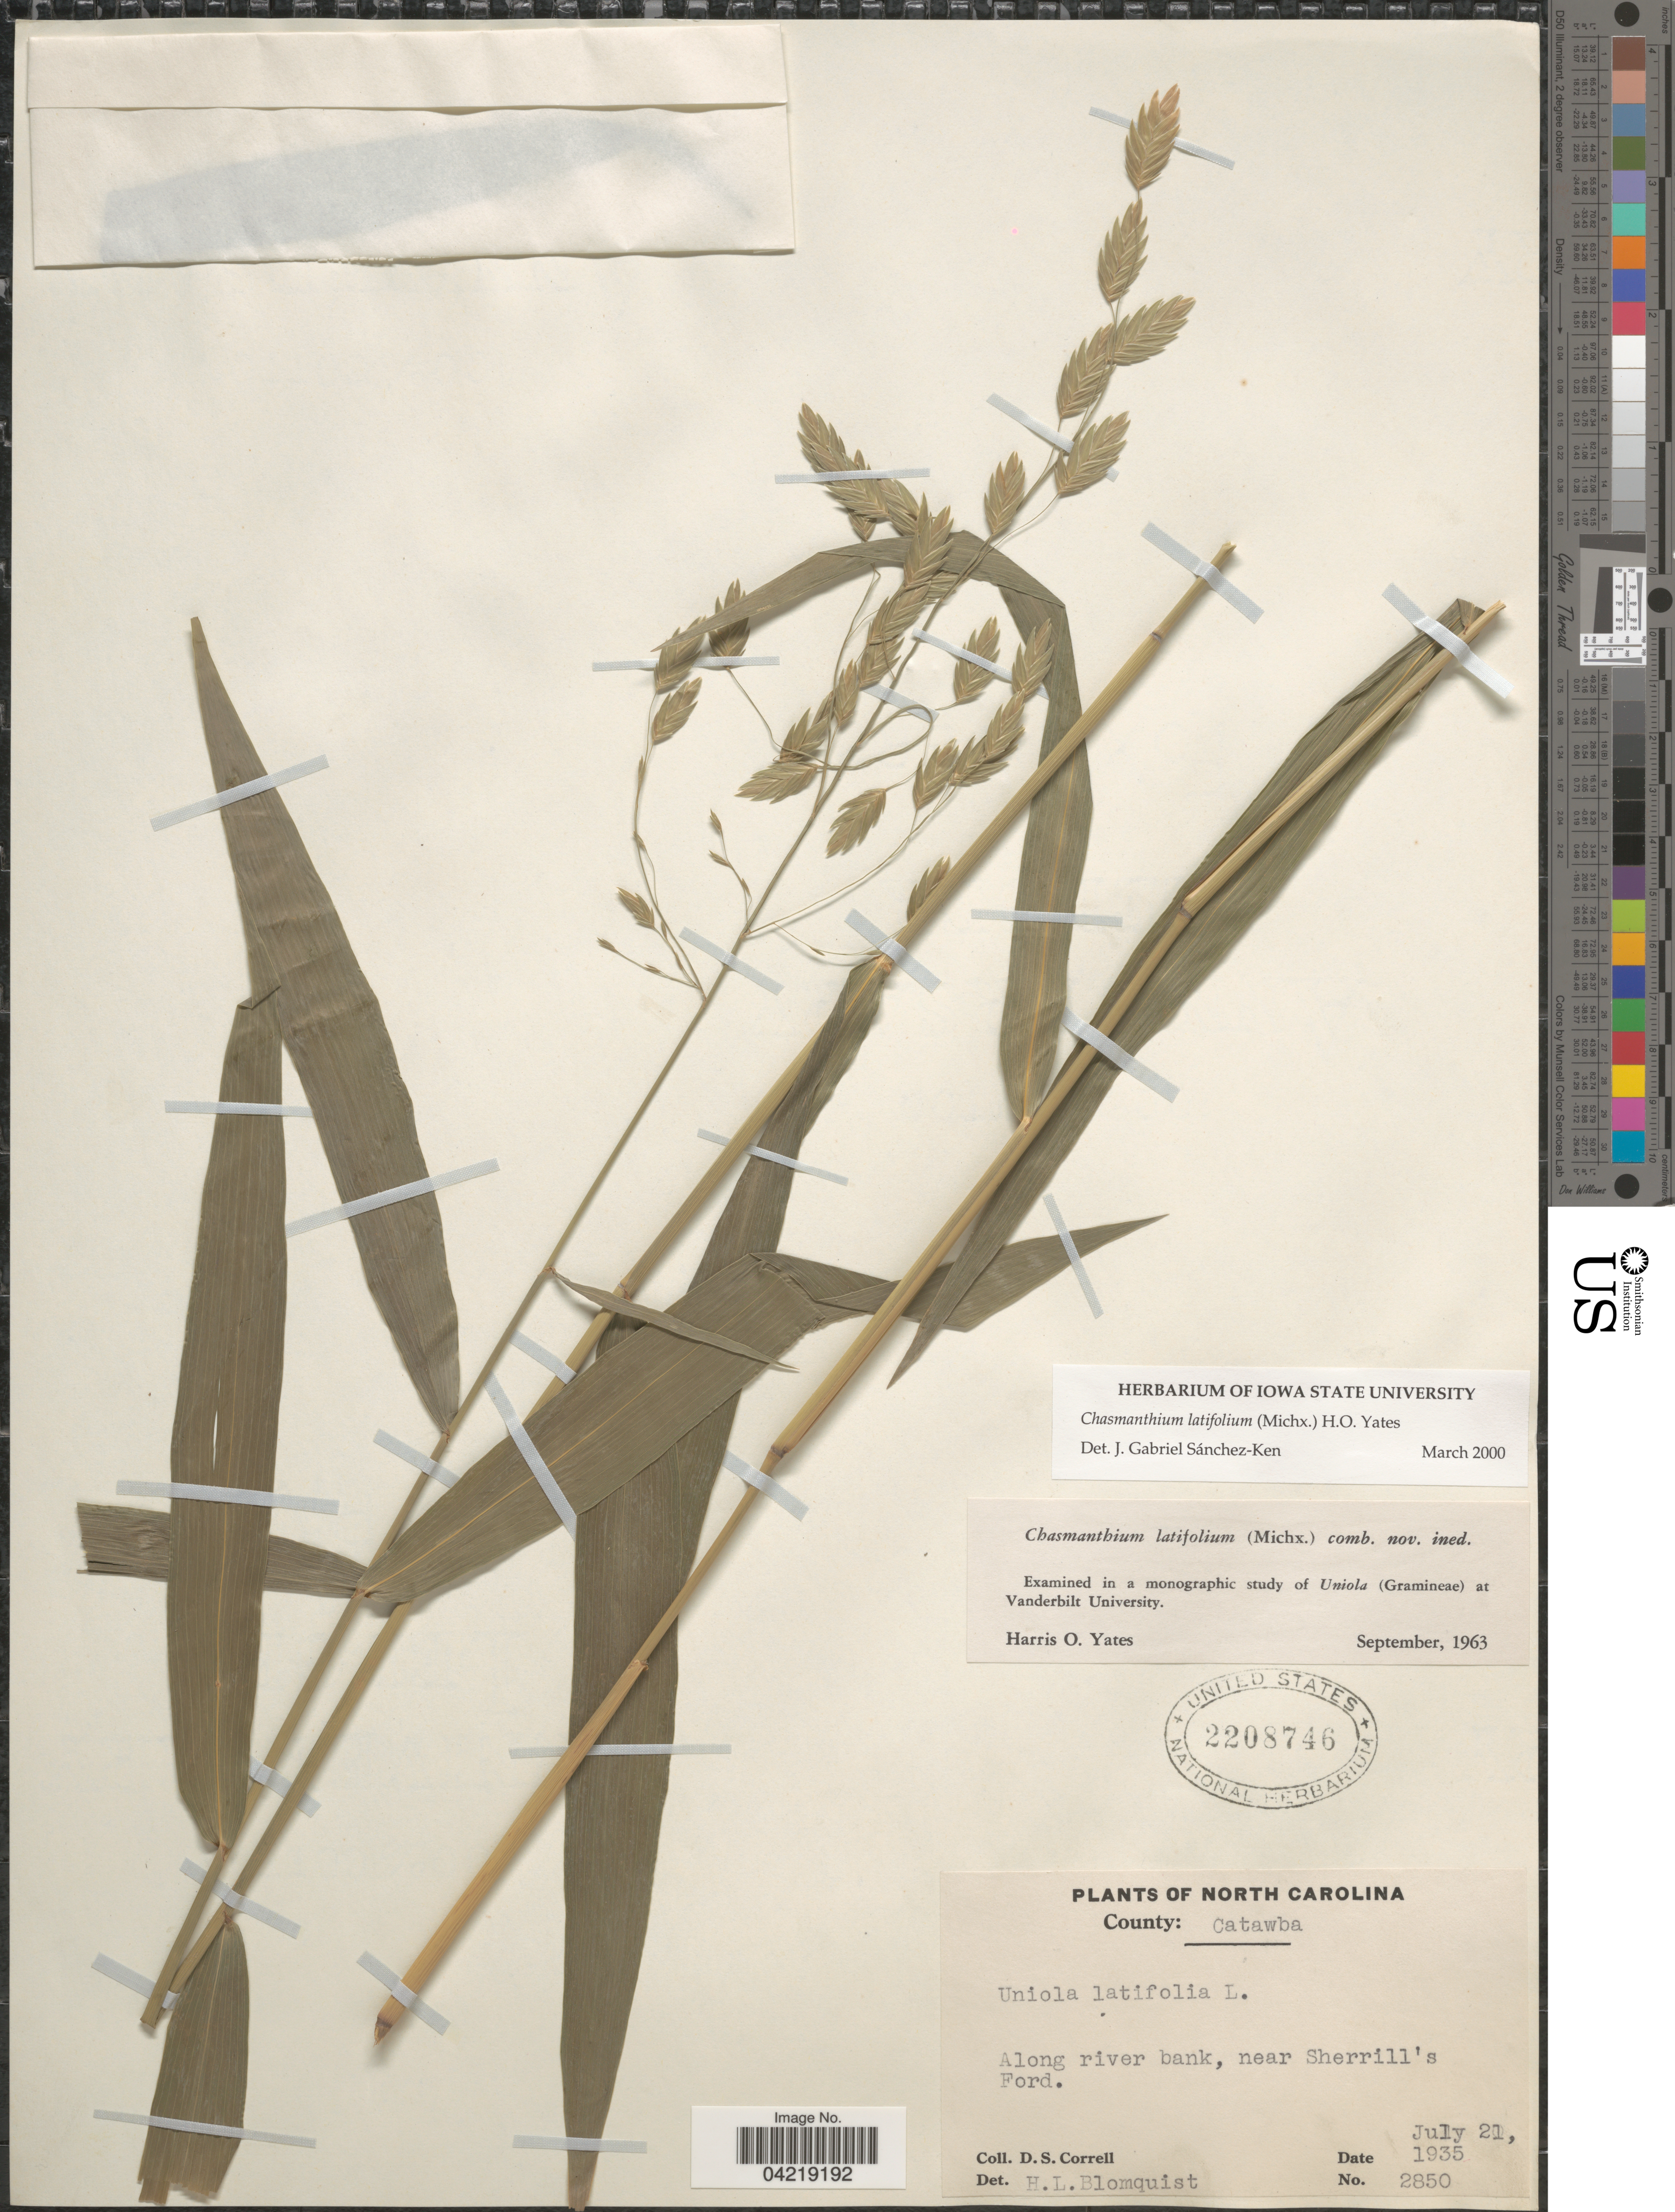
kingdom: Plantae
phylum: Tracheophyta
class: Liliopsida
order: Poales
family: Poaceae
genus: Chasmanthium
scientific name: Chasmanthium latifolium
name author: (Michx.) H.O. Yates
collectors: D. S. Correll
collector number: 2850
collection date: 1935-07-21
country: United States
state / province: North Carolina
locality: County: Catawba. Along river bank, near Sherrill's Ford.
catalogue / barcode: US 2208746